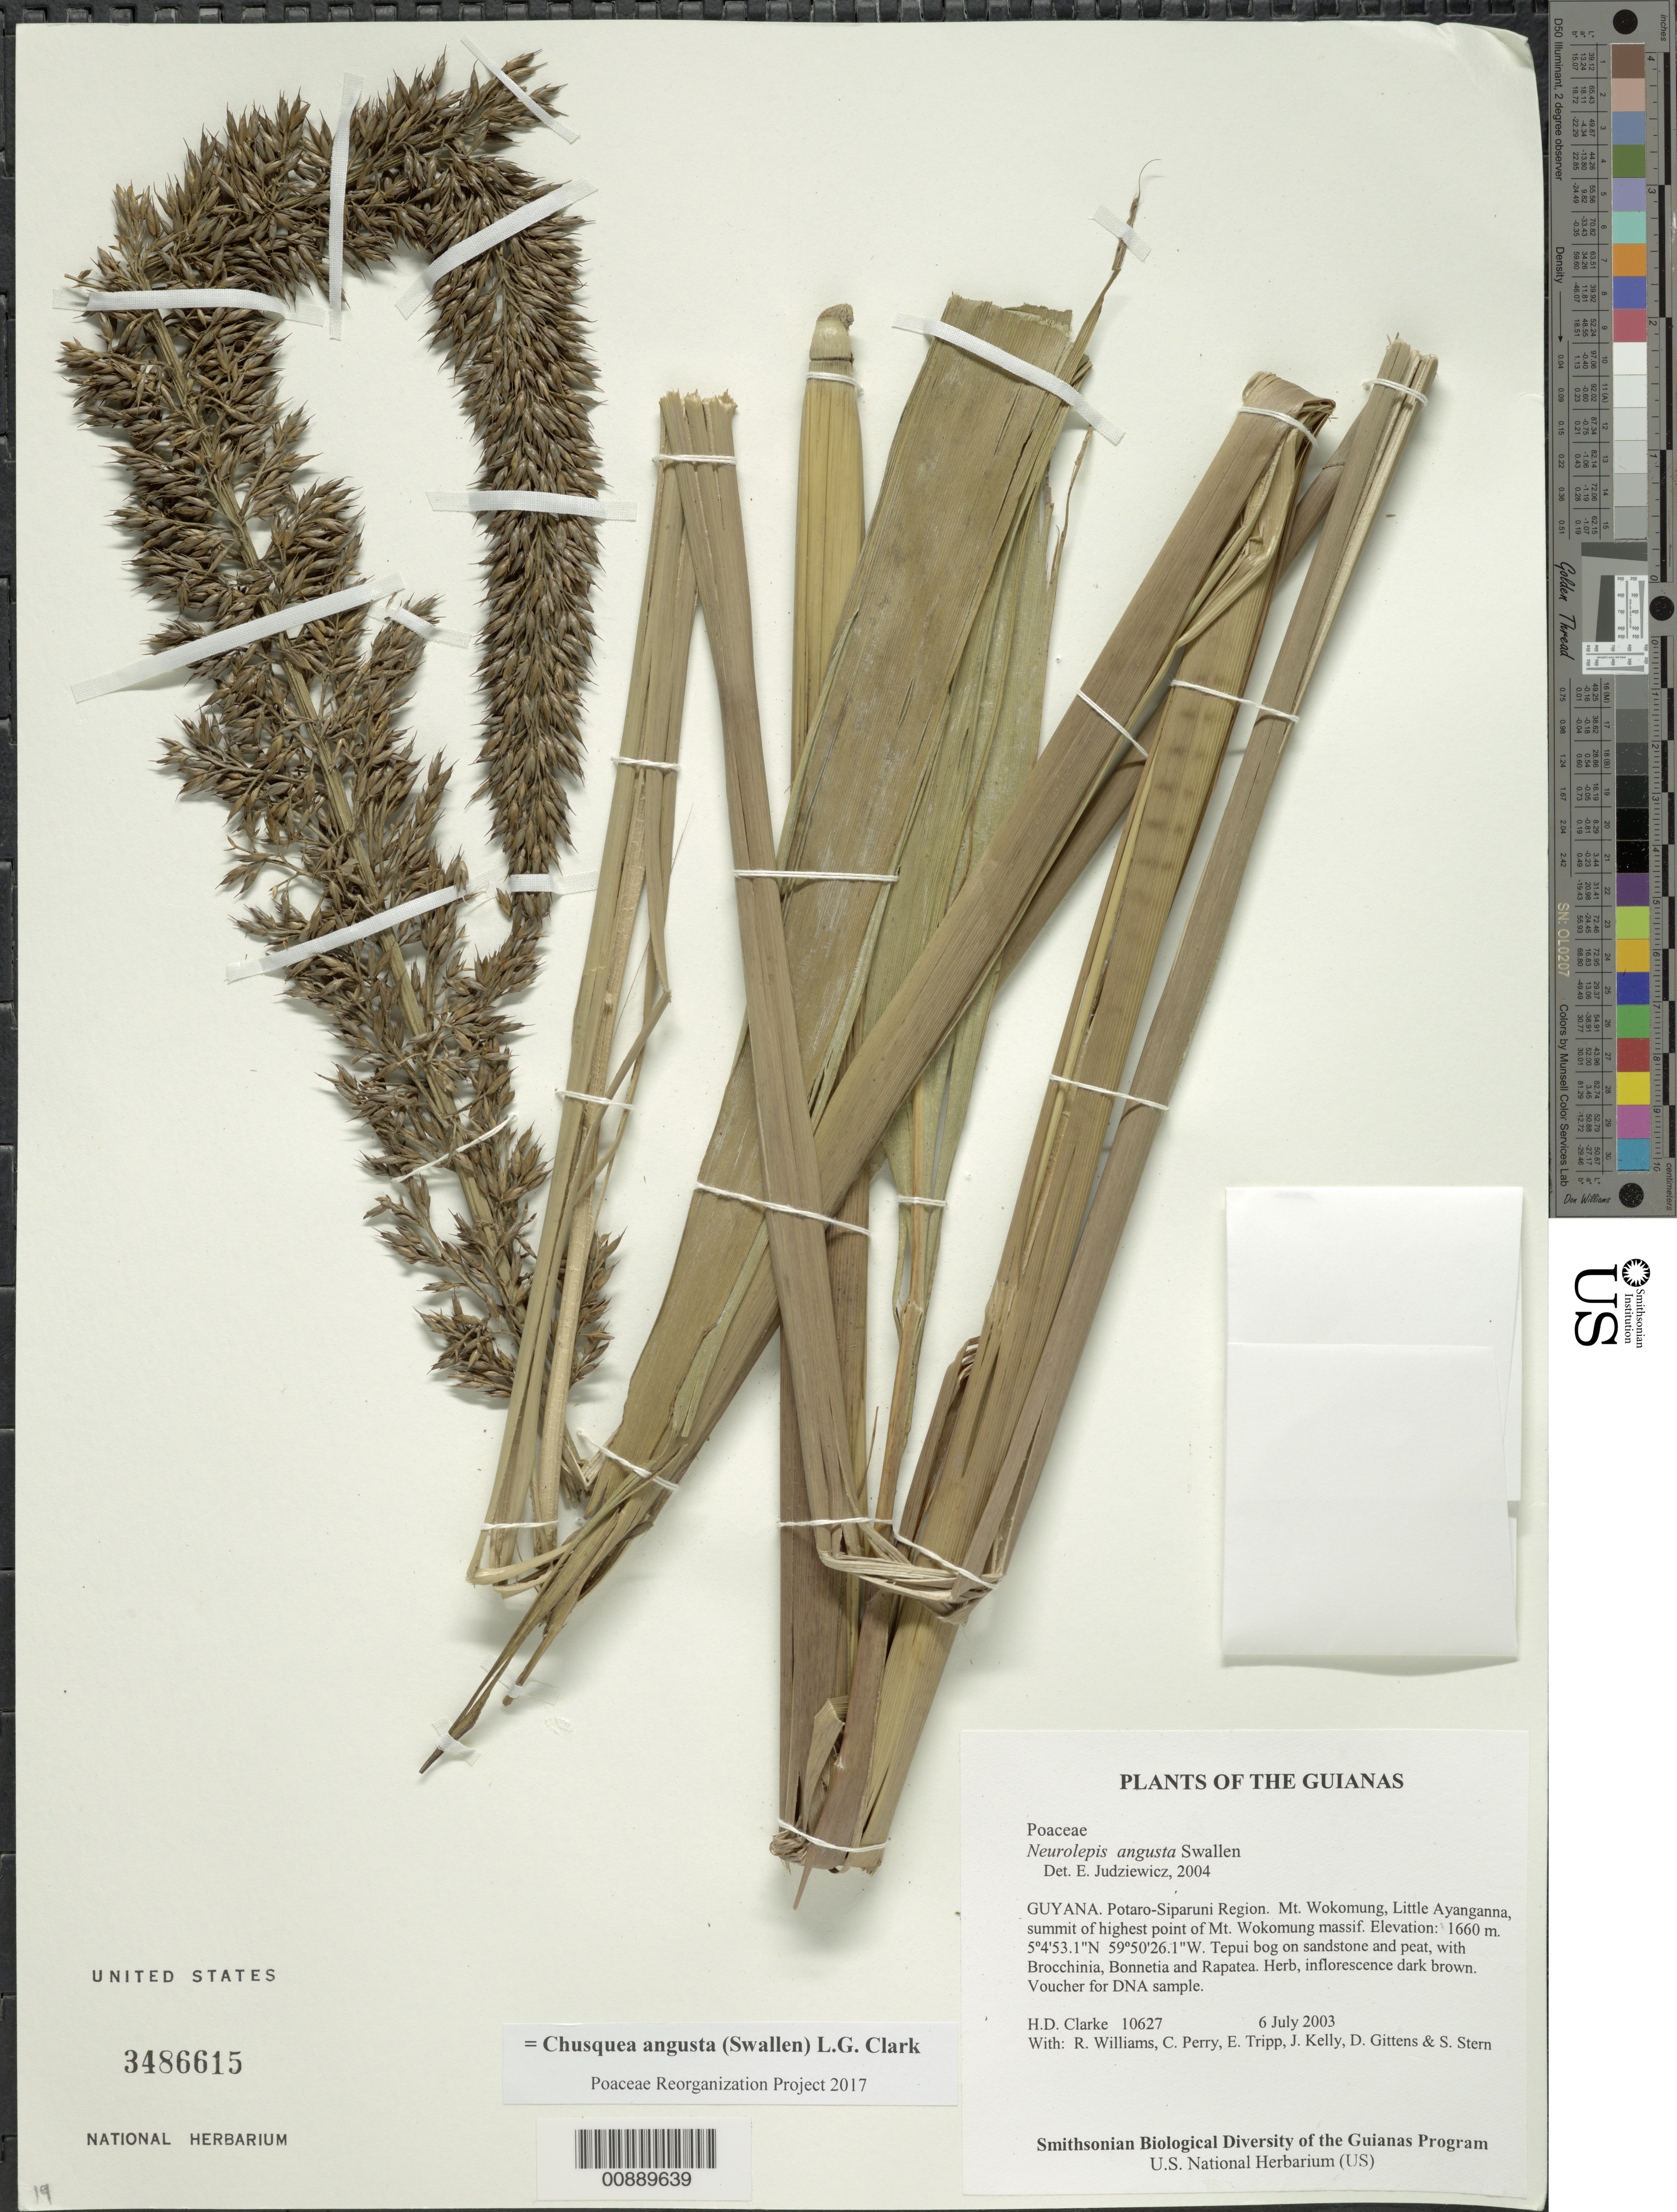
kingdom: Plantae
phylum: Tracheophyta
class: Liliopsida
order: Poales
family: Poaceae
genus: Chusquea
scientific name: Chusquea angusta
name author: (Swallen) L.G. Clark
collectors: H. D. Clarke, R. Williams, C. Perry, E. Tripp, J. Kelly, D. Gittens & S. R. Stern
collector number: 10627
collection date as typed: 6 July 2003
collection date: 2003-07-06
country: Guyana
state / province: Potaro-Siparuni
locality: Mt. Wokomung, Little Ayanganna, summit of highest point of Mt. Wokomung massif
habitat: Tepui bog on sandstone and peat, with Brocchinia, Bonnetia and Rapatea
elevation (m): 1660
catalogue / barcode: US 3486615